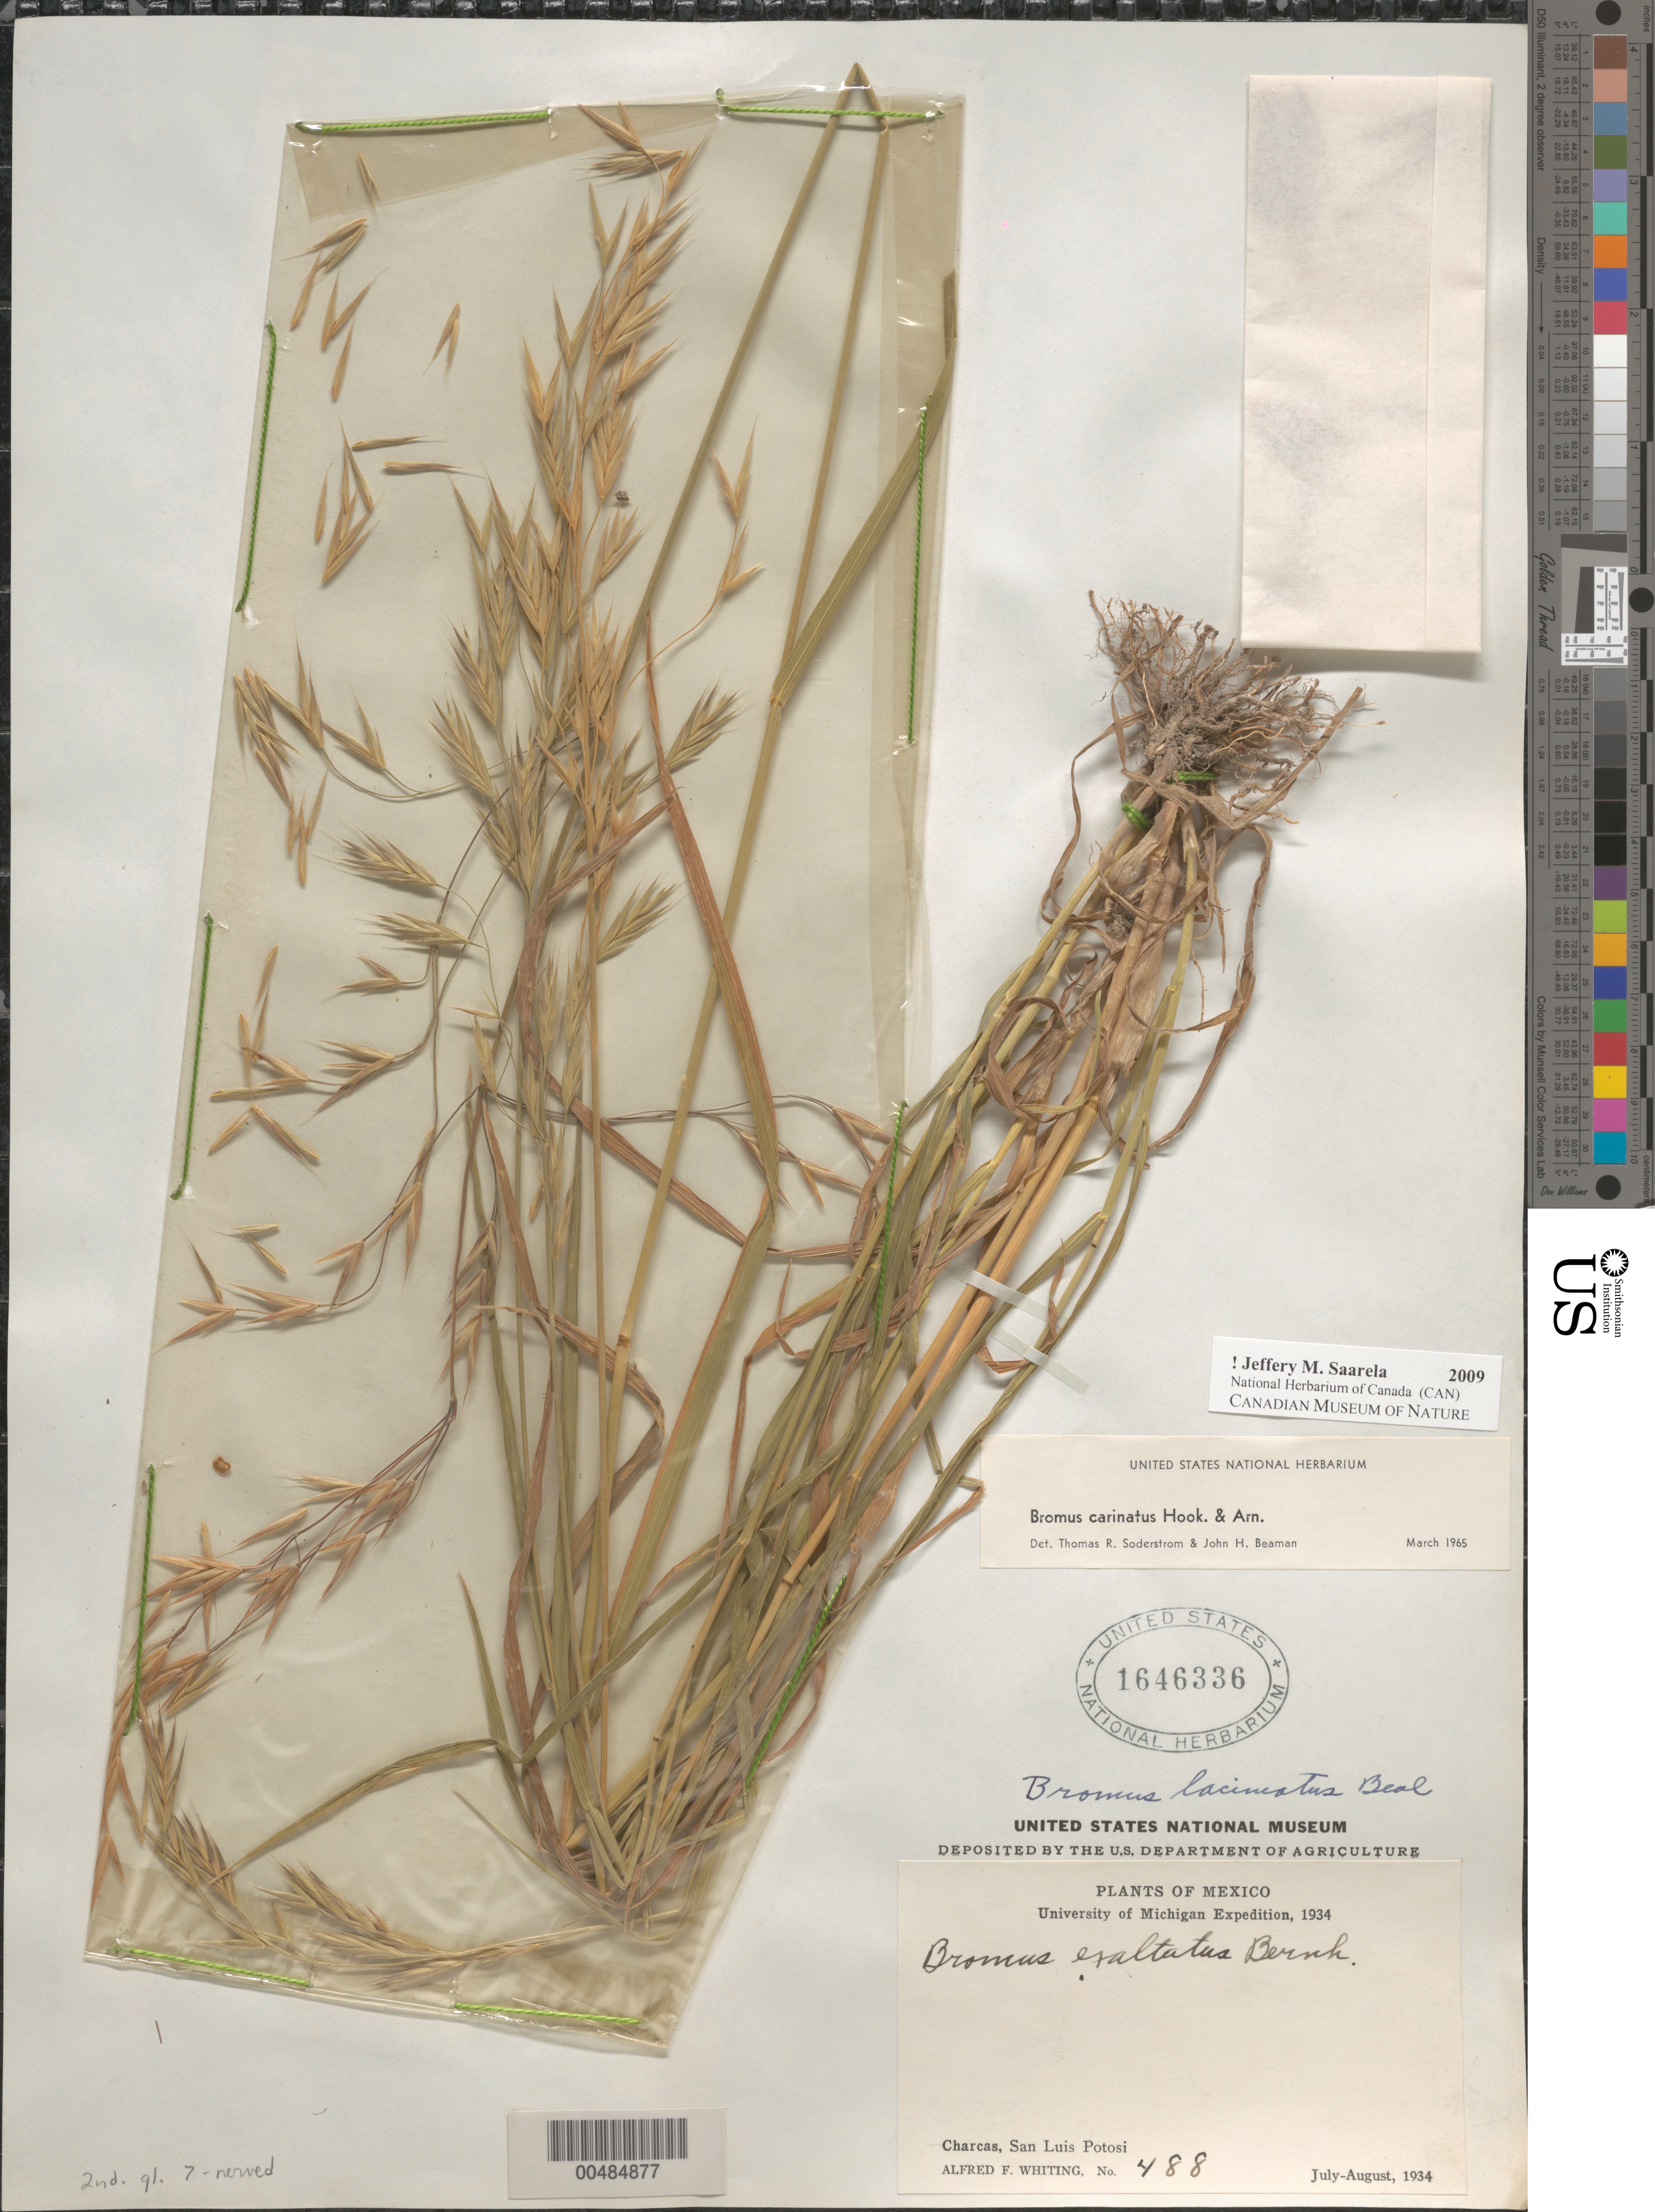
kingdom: Plantae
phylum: Tracheophyta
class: Liliopsida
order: Poales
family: Poaceae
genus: Bromus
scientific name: Bromus carinatus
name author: Hook. & Arn.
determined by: Soderstrom, T. R.; Beaman, J. H.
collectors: A. F. Whiting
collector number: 488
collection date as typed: Jul 1934 to Aug 1934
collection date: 1934-07/1934-08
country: Mexico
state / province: San Luis Potosi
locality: Charcas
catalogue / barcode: US 1646336